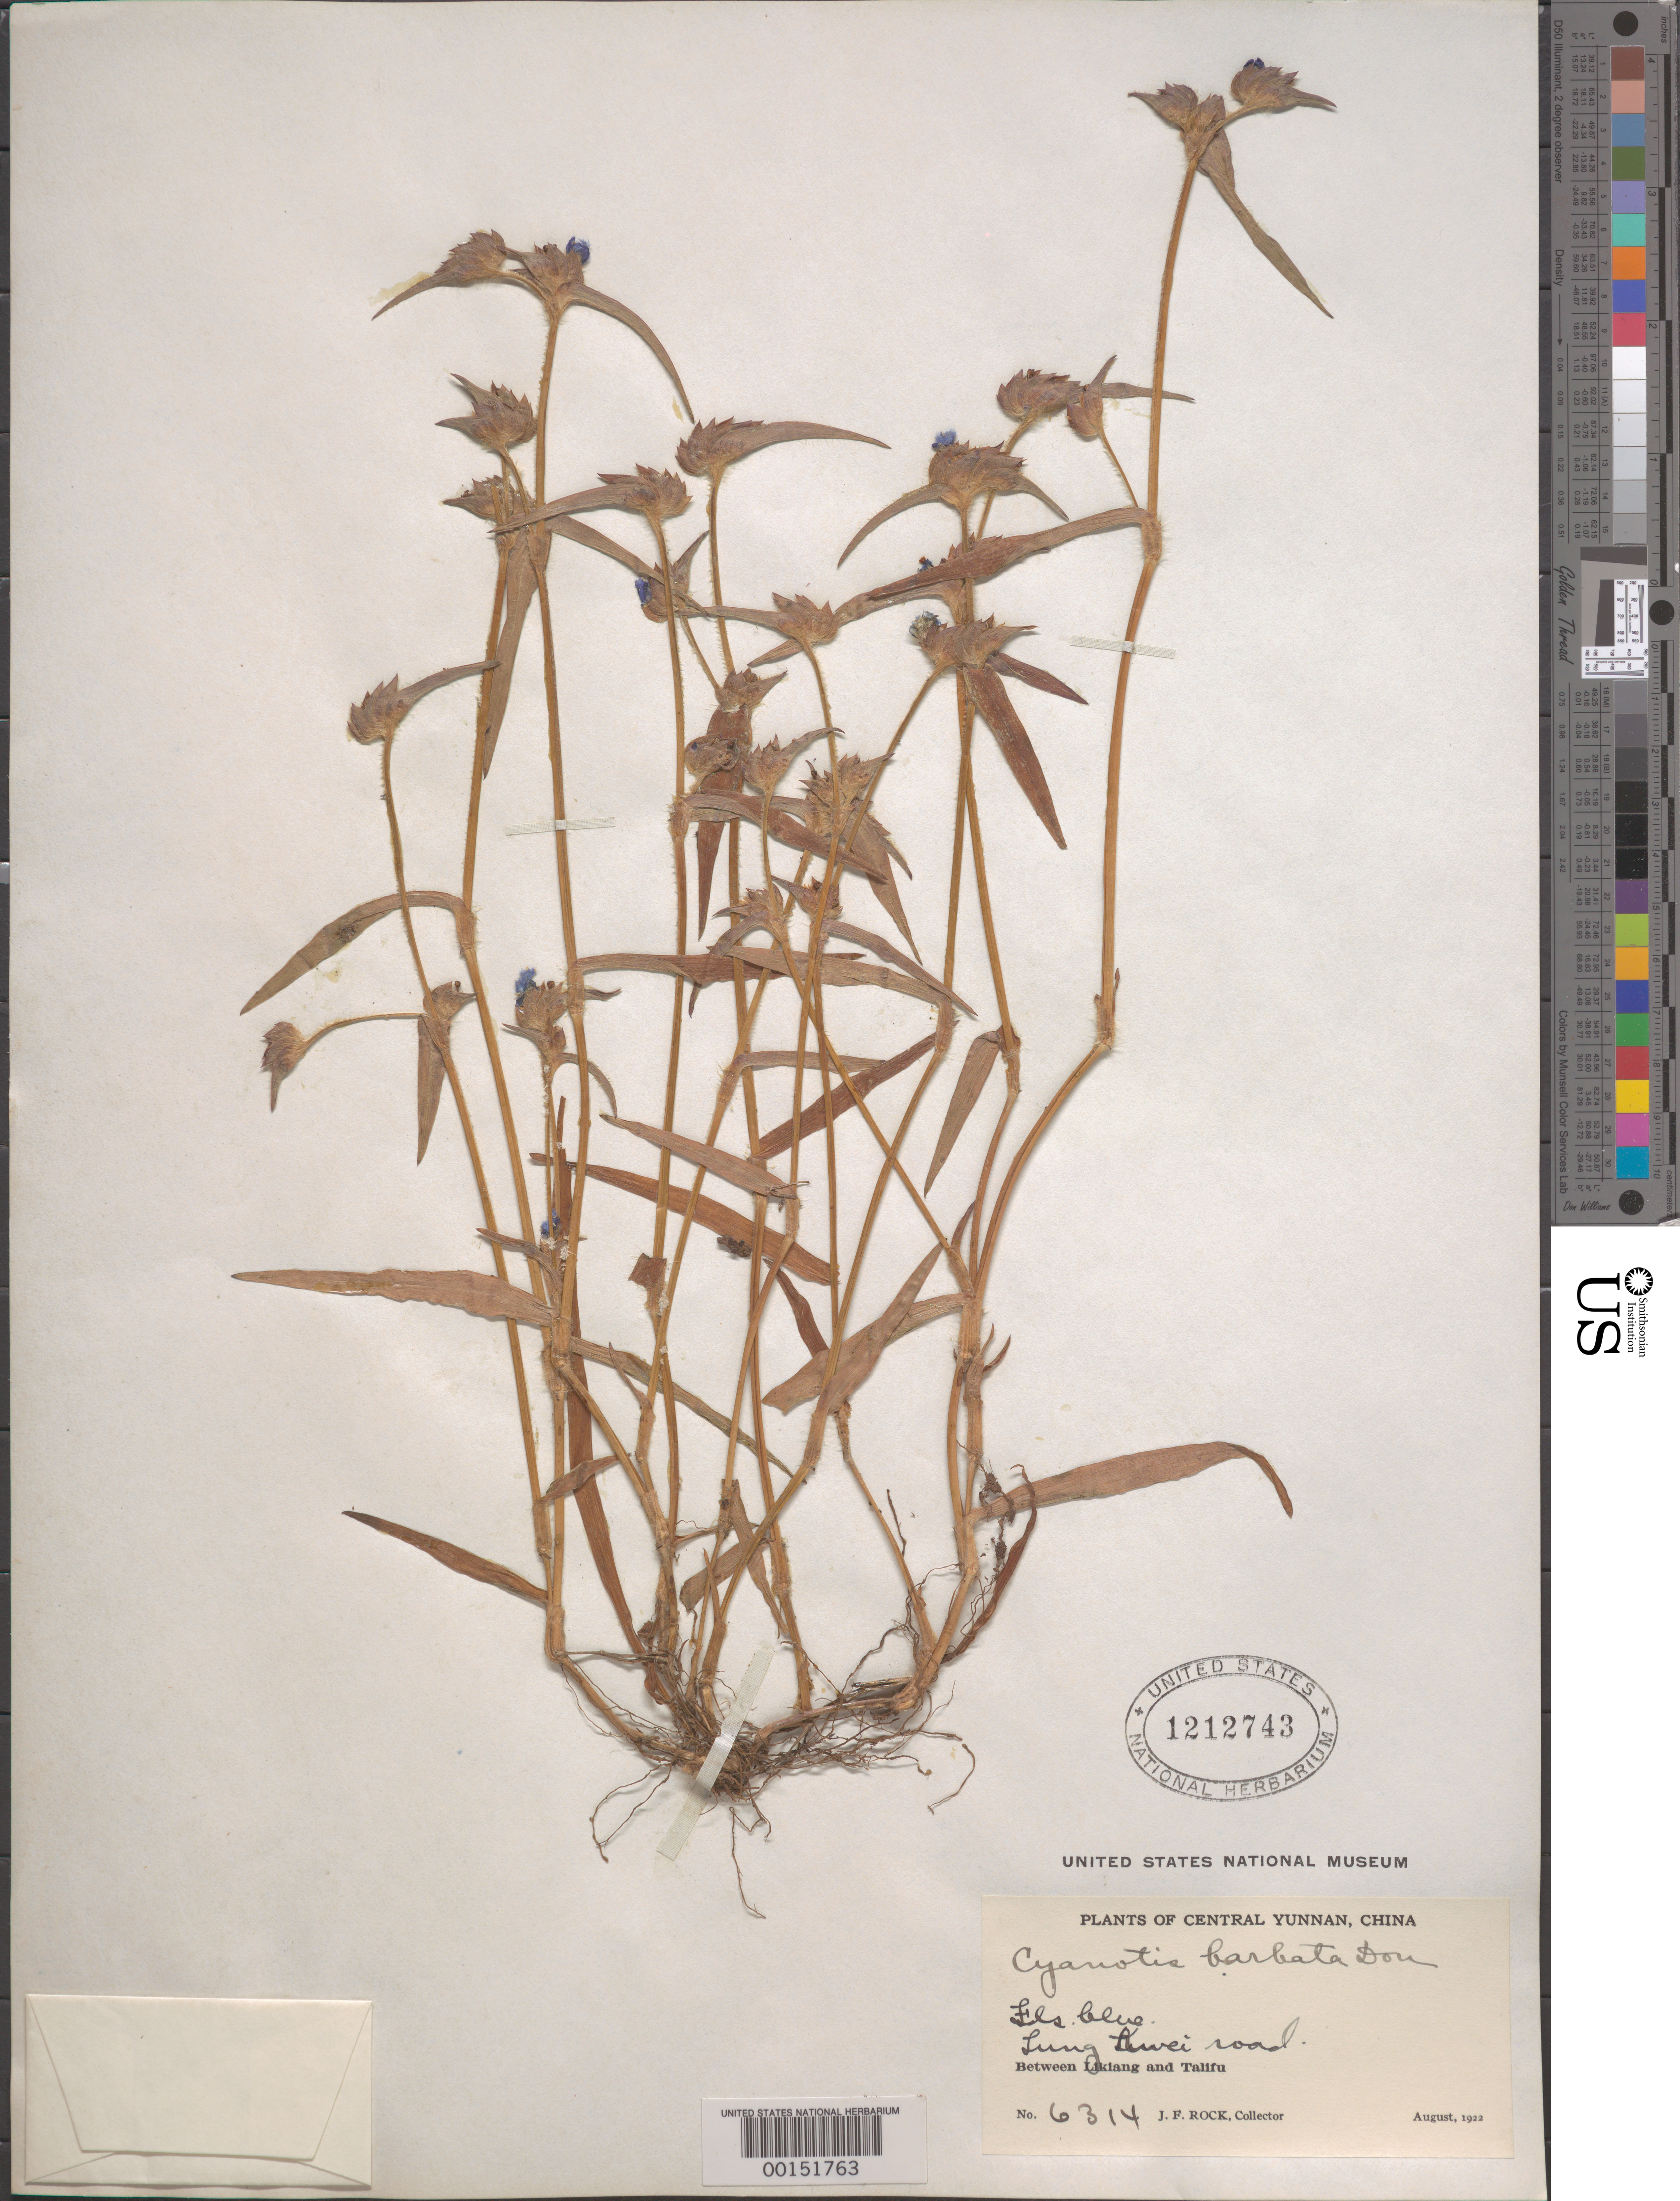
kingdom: Plantae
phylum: Tracheophyta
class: Liliopsida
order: Commelinales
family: Commelinaceae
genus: Cyanotis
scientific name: Cyanotis barbata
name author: D. Don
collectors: J. F. Rock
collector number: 6314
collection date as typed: Aug 1922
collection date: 1922-08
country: China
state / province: Yunnan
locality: Between likiang and talifu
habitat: Roadside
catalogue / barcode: US 1212743